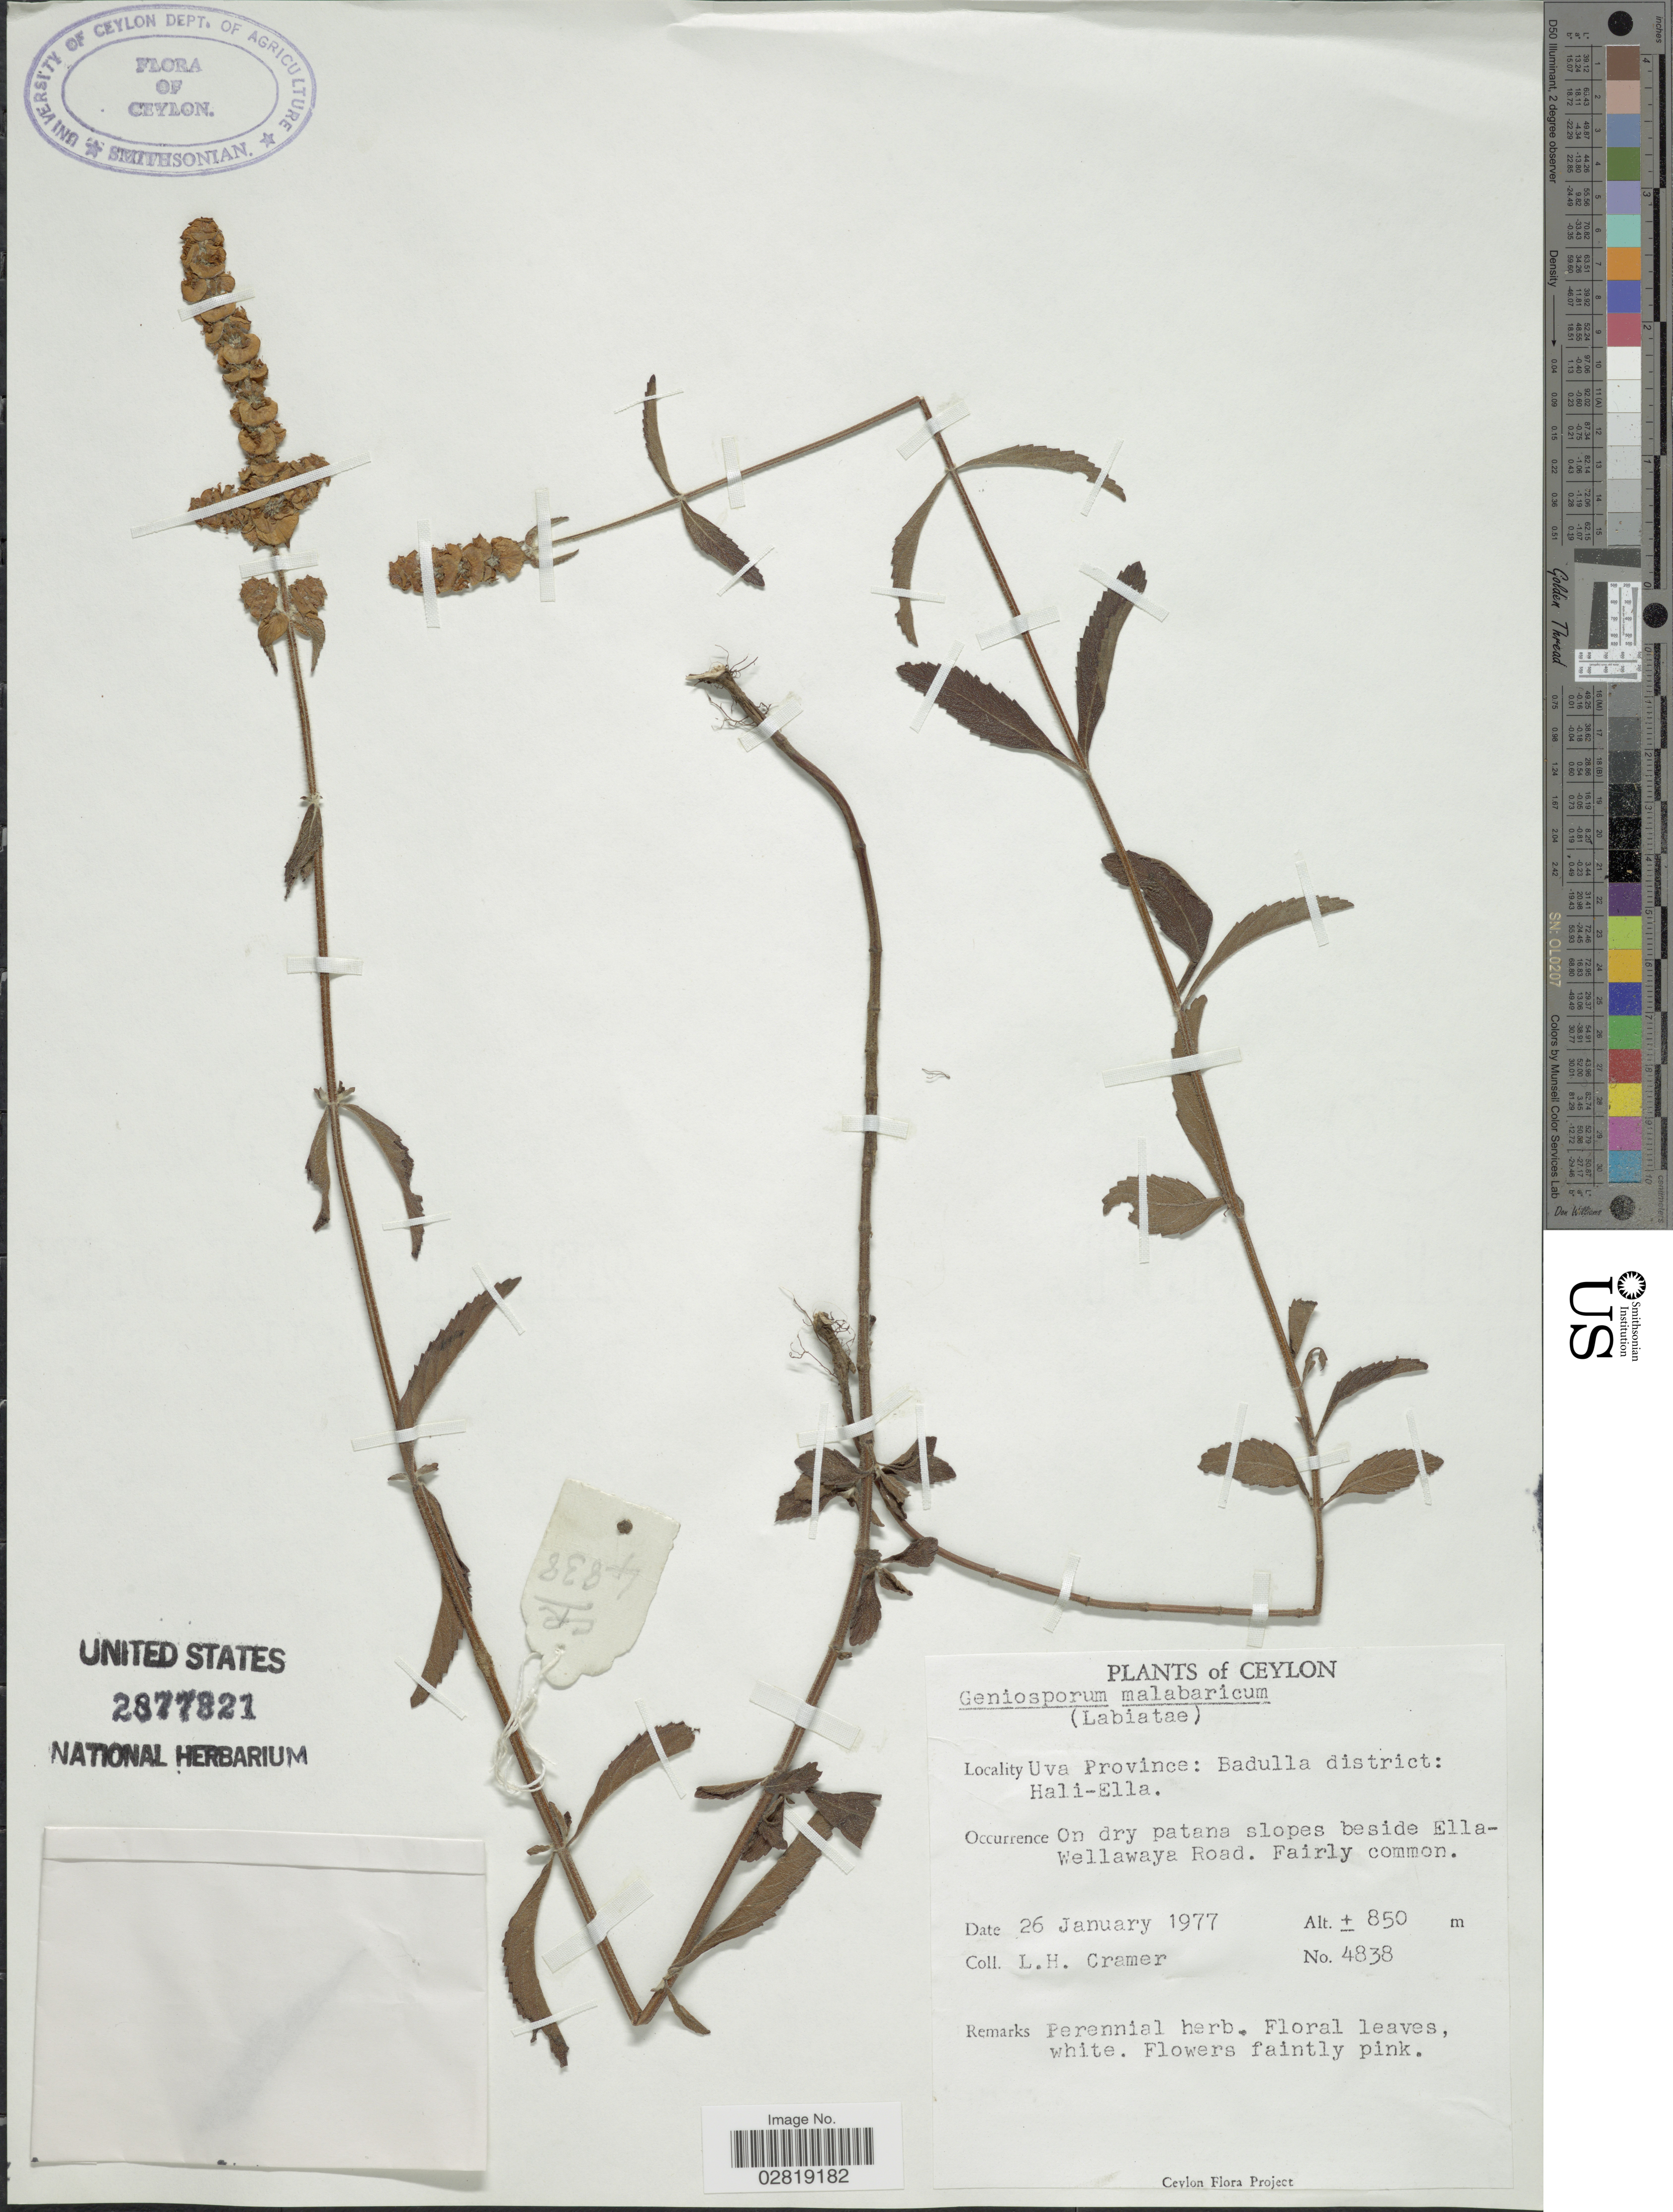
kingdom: Plantae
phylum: Tracheophyta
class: Magnoliopsida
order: Lamiales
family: Lamiaceae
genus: Platostoma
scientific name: Platostoma elongatum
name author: (Benth.) A.J. Paton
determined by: Strong, Mark T., (BOT), Smithsonian Institution - National Museum of Natural History (UNITED STATES)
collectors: L. H. Cramer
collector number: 4838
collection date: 1977-01-26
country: Sri Lanka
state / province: Uva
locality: Ceylon. Uva Province: Badulla district: Hali-Ella.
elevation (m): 850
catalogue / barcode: US 2877821